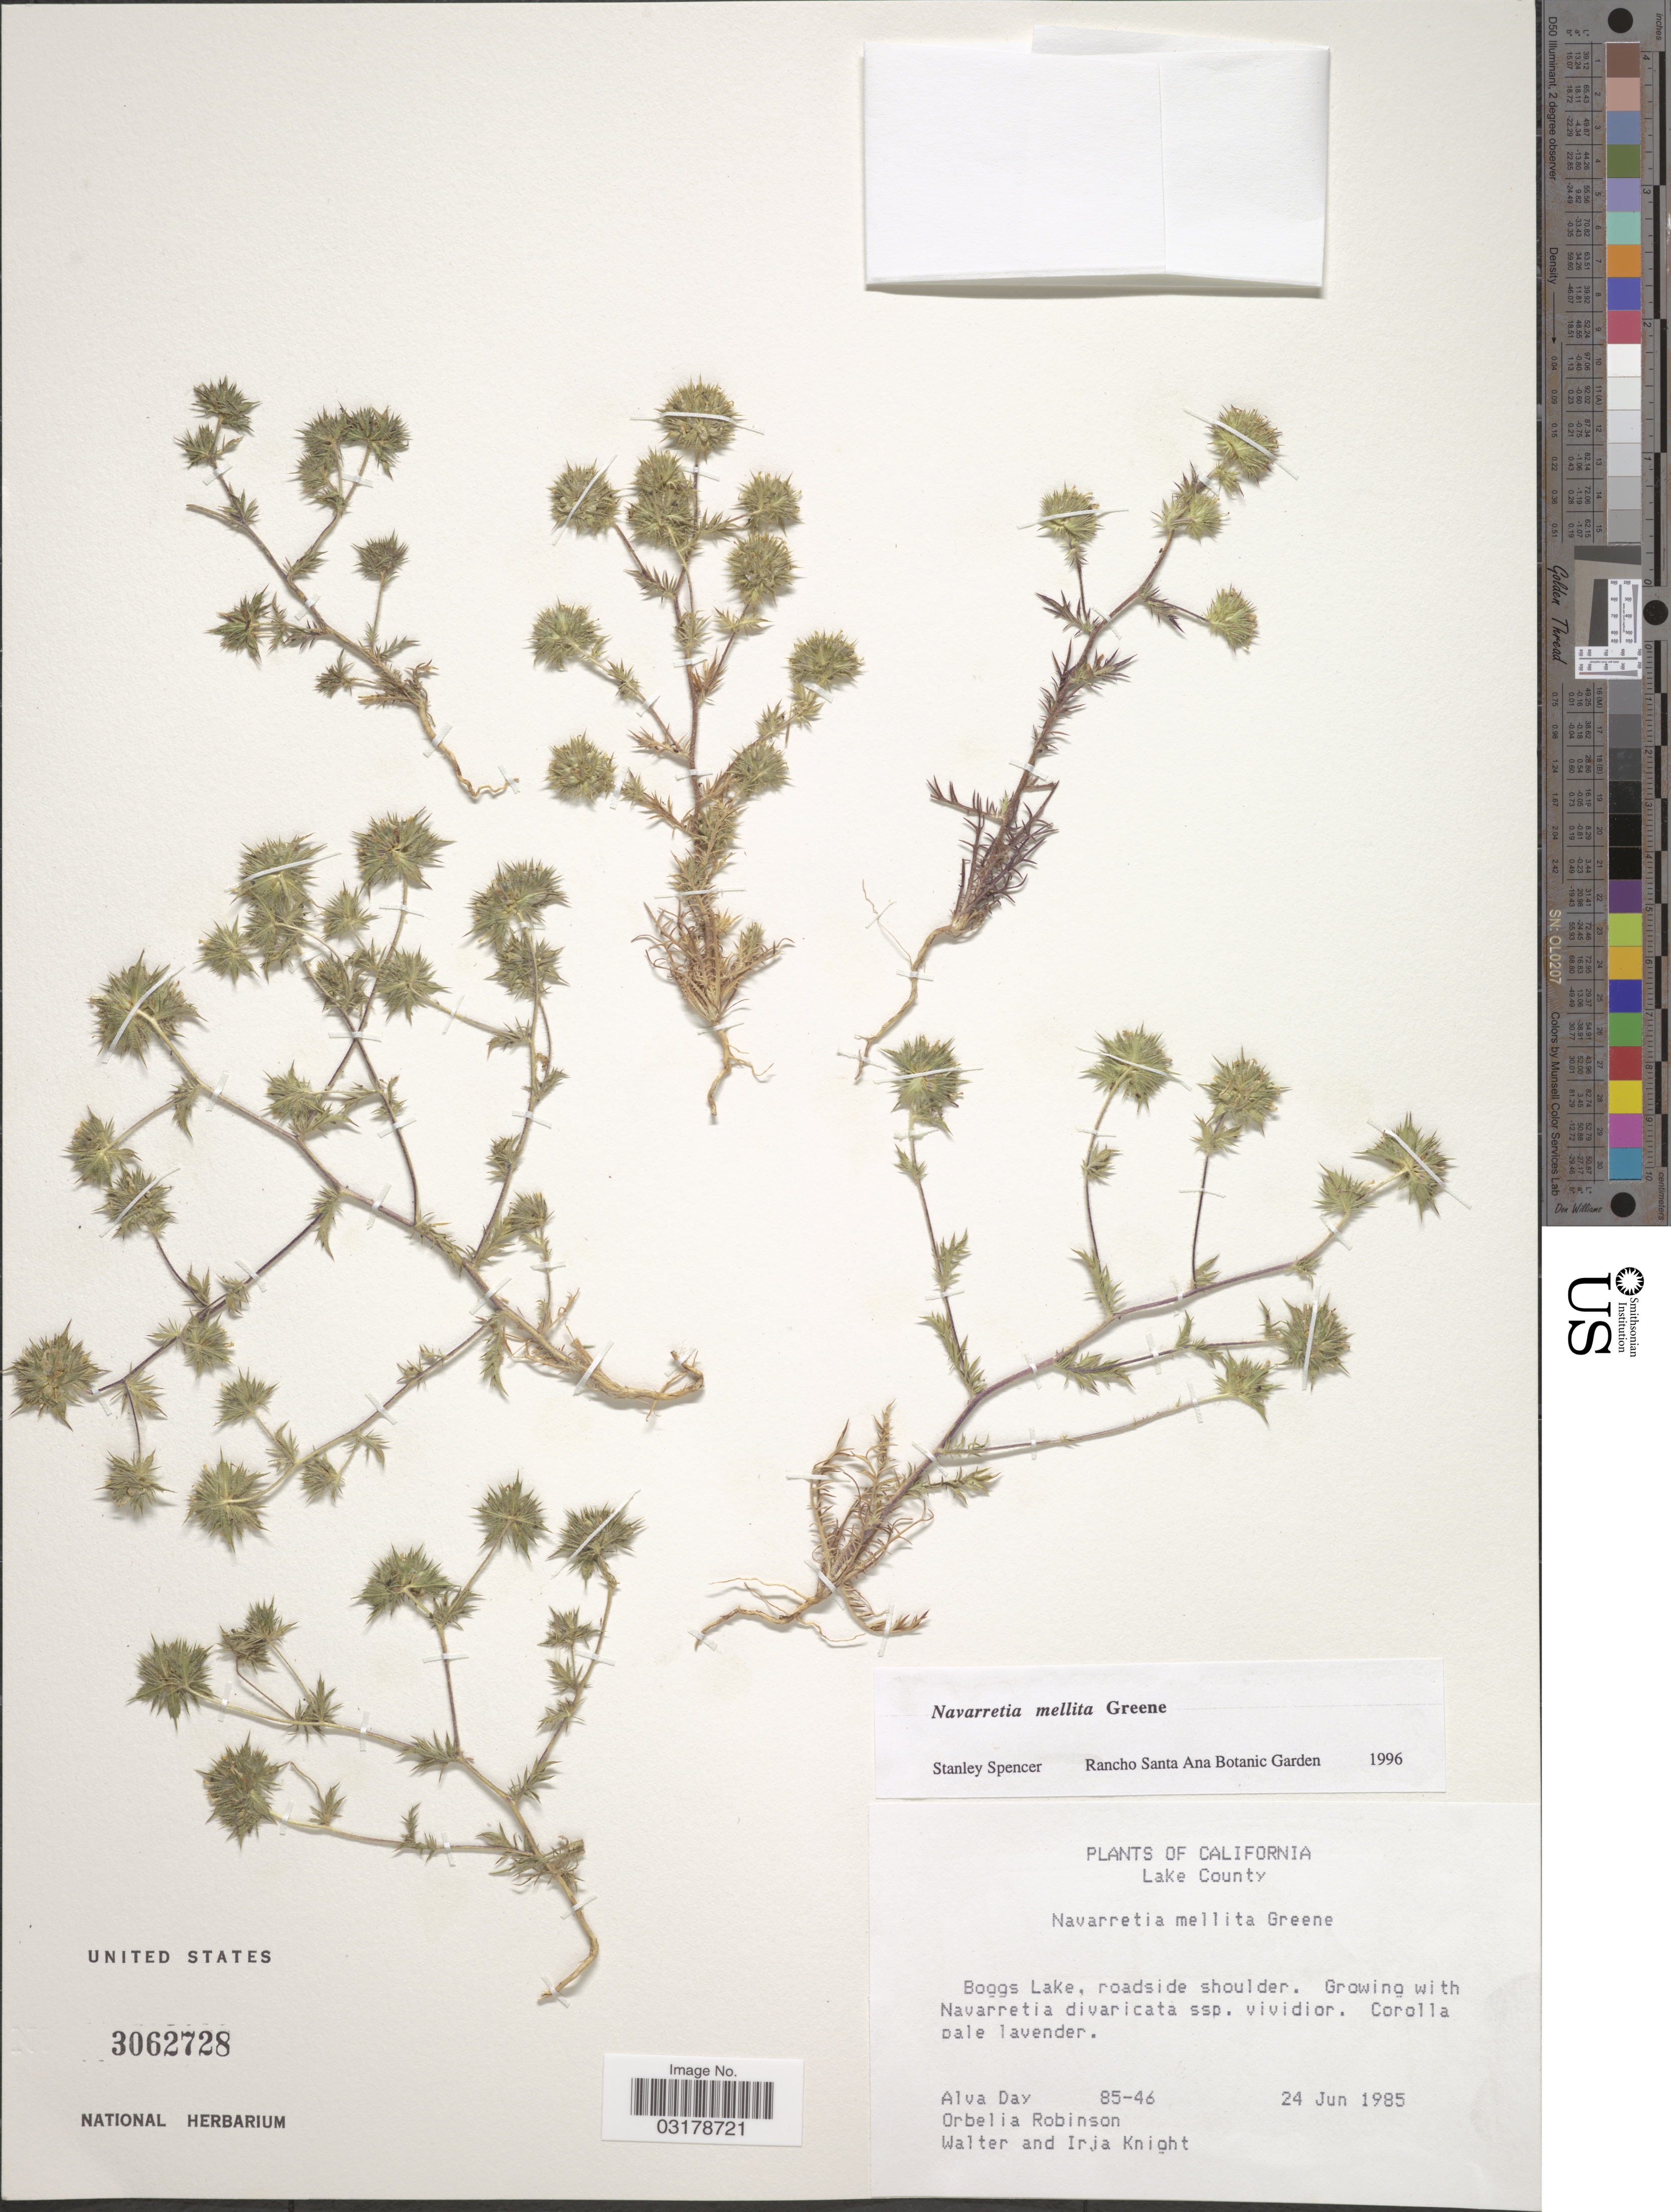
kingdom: Plantae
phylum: Tracheophyta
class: Magnoliopsida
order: Ericales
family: Polemoniaceae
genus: Navarretia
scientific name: Navarretia mellita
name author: Greene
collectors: A. G. Day, O. R. Robinson, W. Knight & I. Knight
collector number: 85-46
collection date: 1985-06-24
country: United States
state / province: California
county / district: Lake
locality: Lake County. Boggs Lake, roadside shoulder.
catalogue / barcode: US 3062728